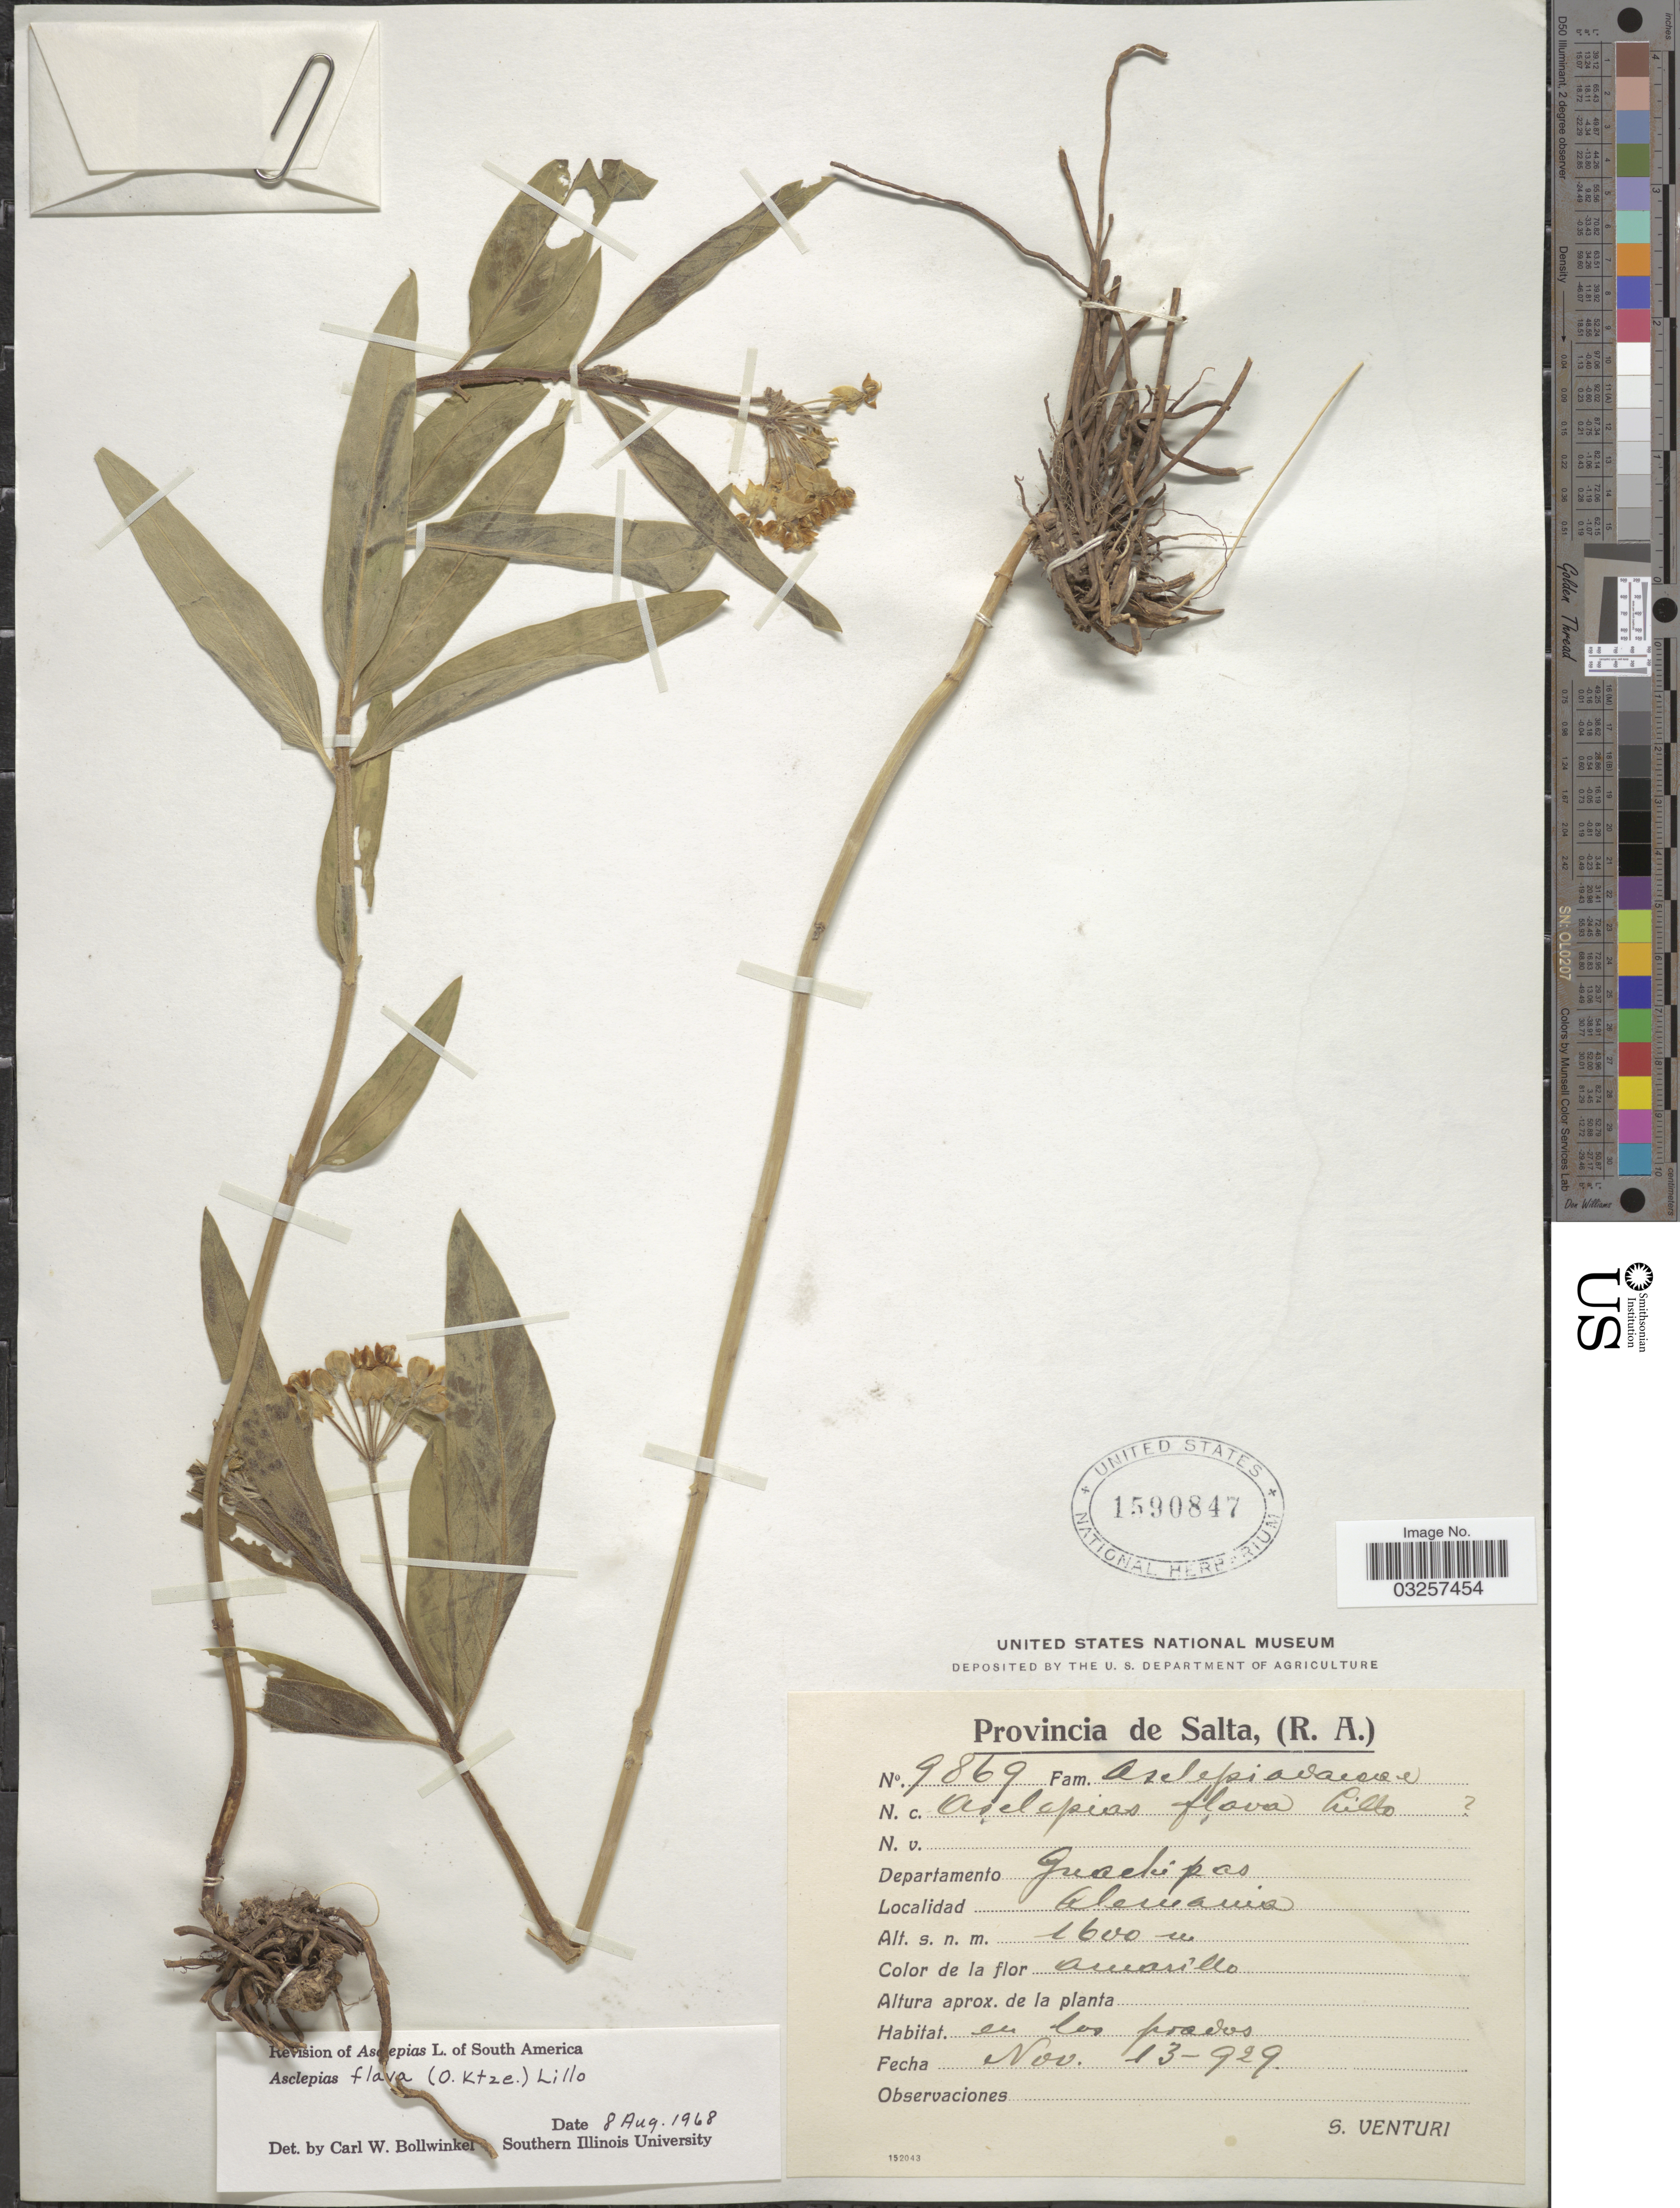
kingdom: Plantae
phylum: Tracheophyta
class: Magnoliopsida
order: Gentianales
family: Apocynaceae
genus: Asclepias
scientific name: Asclepias flava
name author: N.E. Br.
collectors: S. Venturi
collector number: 9869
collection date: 1929-11-13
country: Argentina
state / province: Salta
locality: Provincia de Salta. Departamento Guachipas. Alemania.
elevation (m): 1600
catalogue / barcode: US 1590847